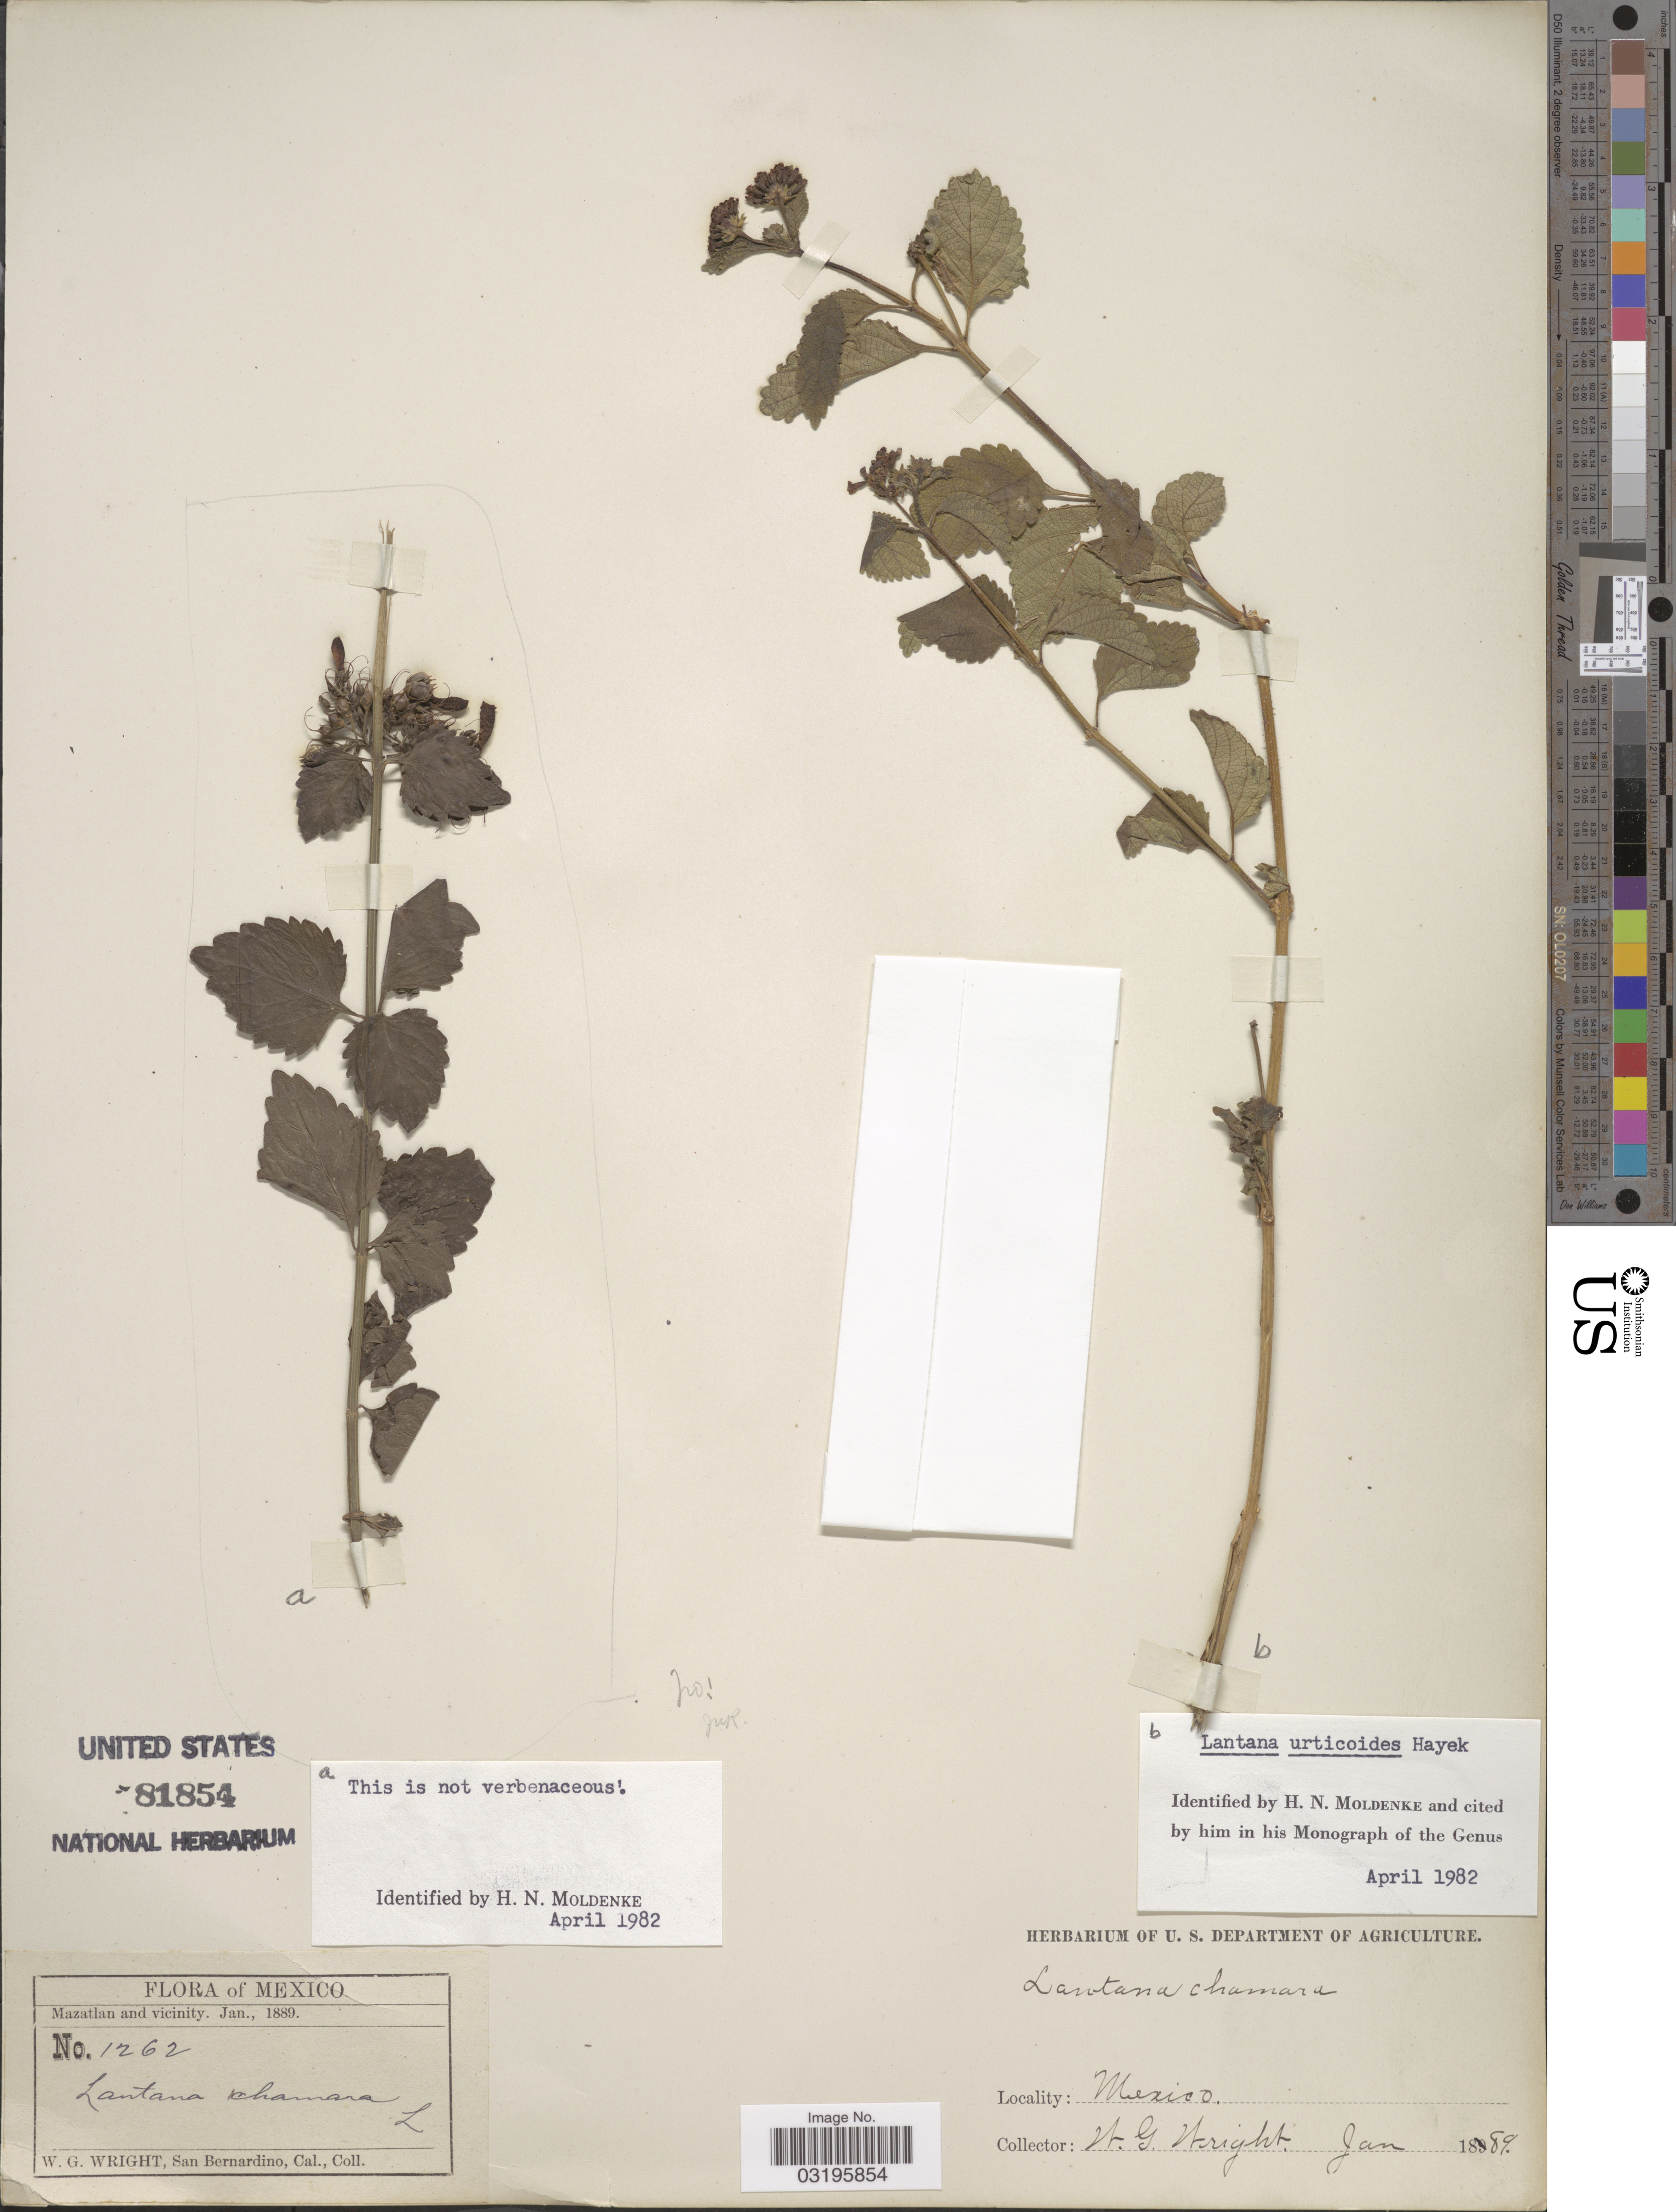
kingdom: Plantae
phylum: Tracheophyta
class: Magnoliopsida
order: Lamiales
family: Verbenaceae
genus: Lantana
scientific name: Lantana urticoides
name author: Hayek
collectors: W. G. Wright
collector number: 1262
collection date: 1889-01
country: Mexico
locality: Mazatlan and vicinity.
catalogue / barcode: US 81854